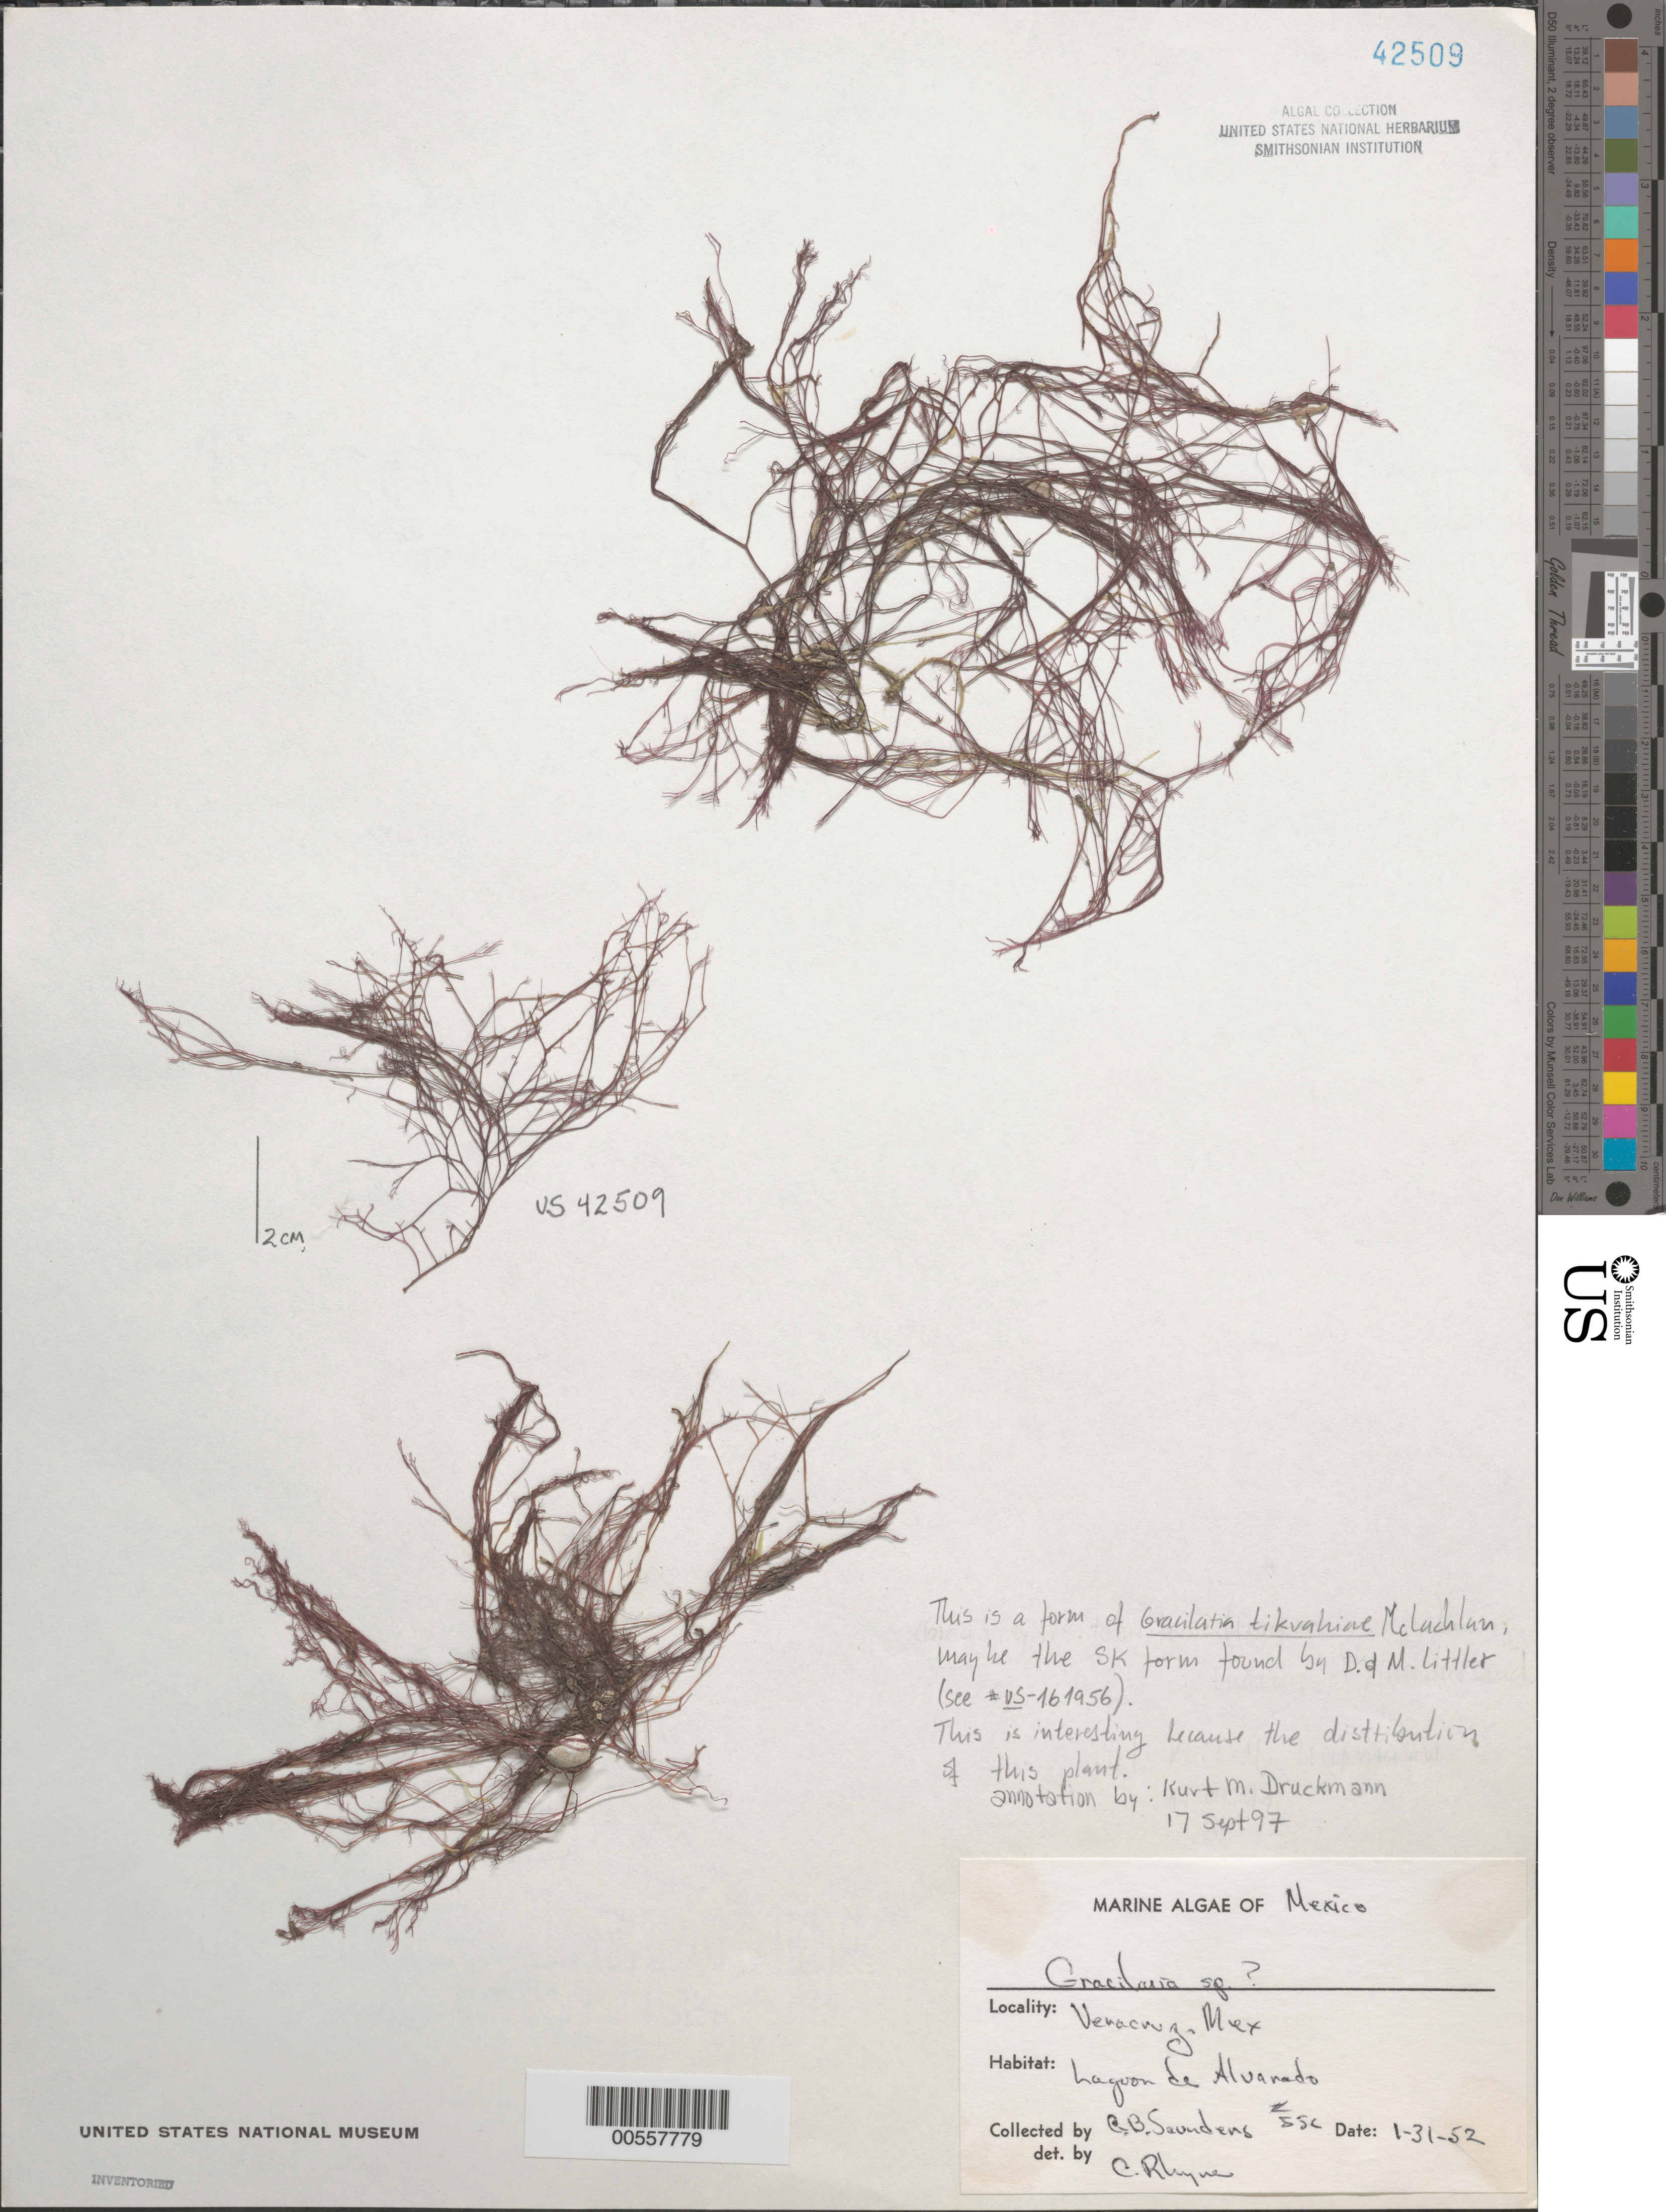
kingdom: Plantae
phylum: Rhodophyta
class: Florideophyceae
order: Gracilariales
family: Gracilariaceae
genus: Gracilaria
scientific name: Gracilaria tikvahiae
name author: McLachlan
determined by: Druckmann, K. M.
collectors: G. B. Saunders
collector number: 556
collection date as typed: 31 Jan 1952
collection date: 1952-01-31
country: Mexico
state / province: Veracruz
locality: Lagoon de Alvarado, Veracruz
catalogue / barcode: US 42509